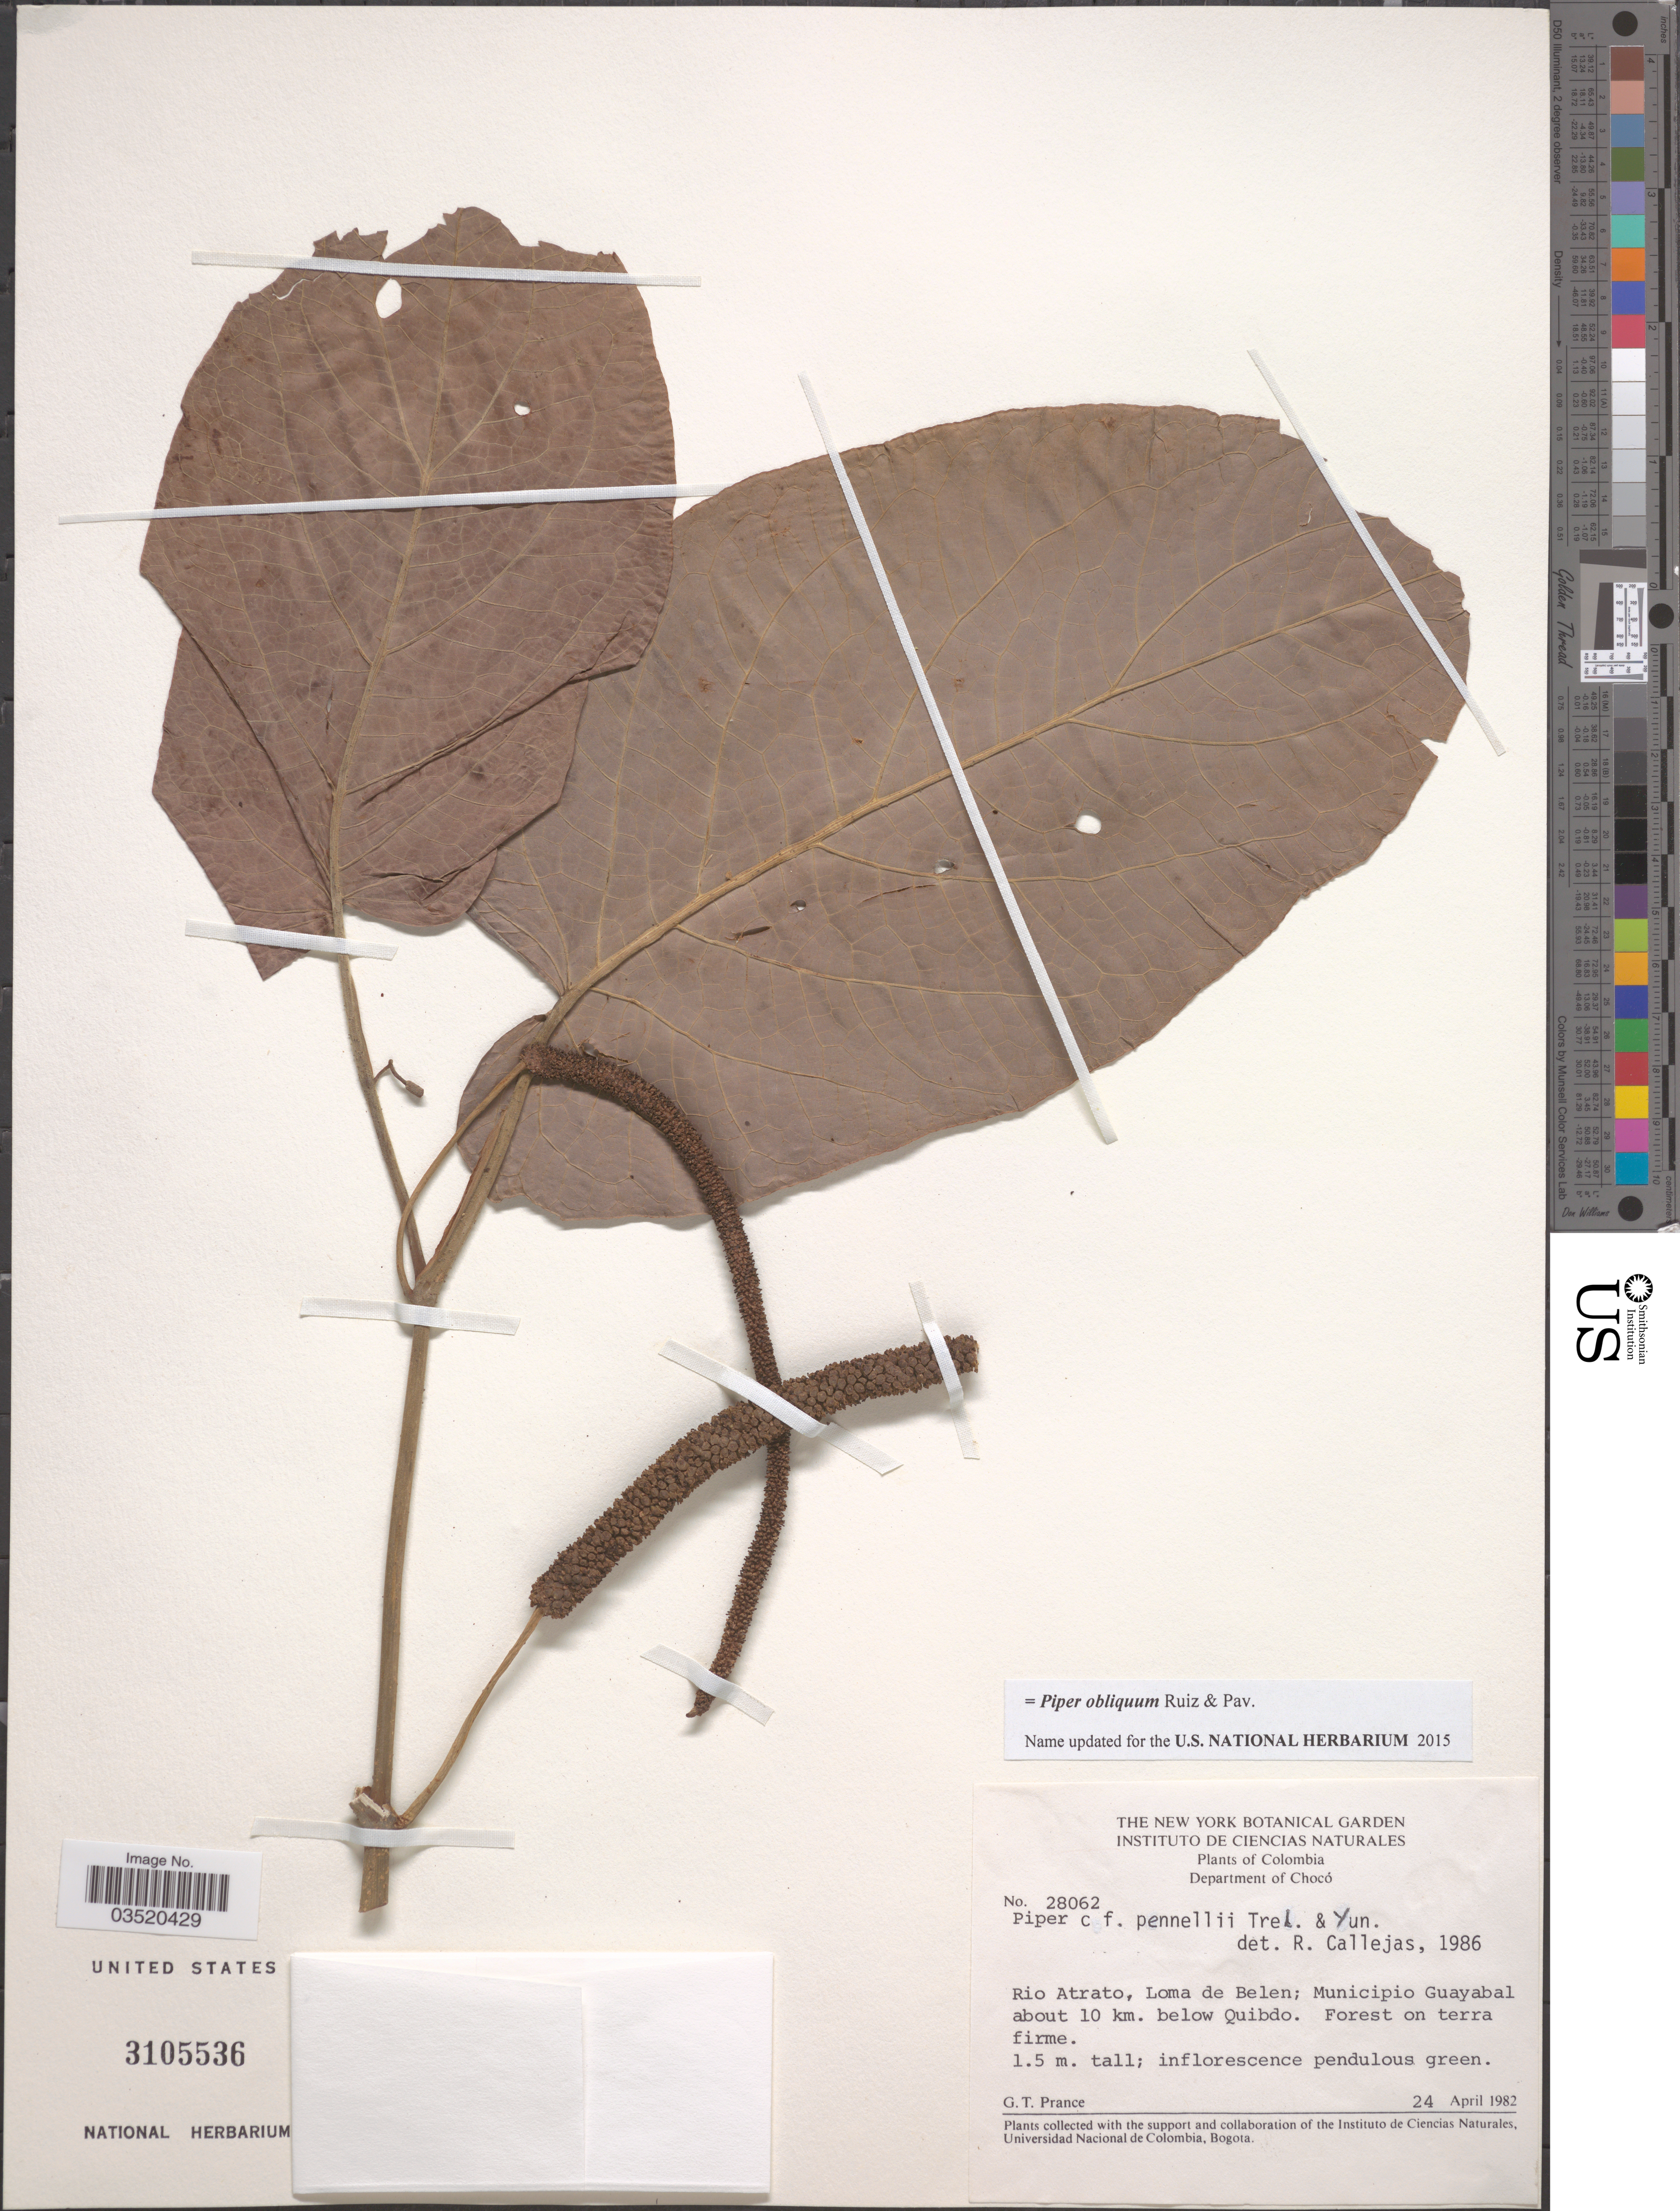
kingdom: Plantae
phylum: Tracheophyta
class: Magnoliopsida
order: Piperales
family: Piperaceae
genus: Piper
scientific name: Piper obliquum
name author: Ruiz & Pav.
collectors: G. T. Prance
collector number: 28062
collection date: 1982-04-24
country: Colombia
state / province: Chocó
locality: Department of Chocó. Rio Atrato, Loma de Belen; Municipio Guayabal about 10 km. below Quibdo.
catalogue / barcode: US 3105536